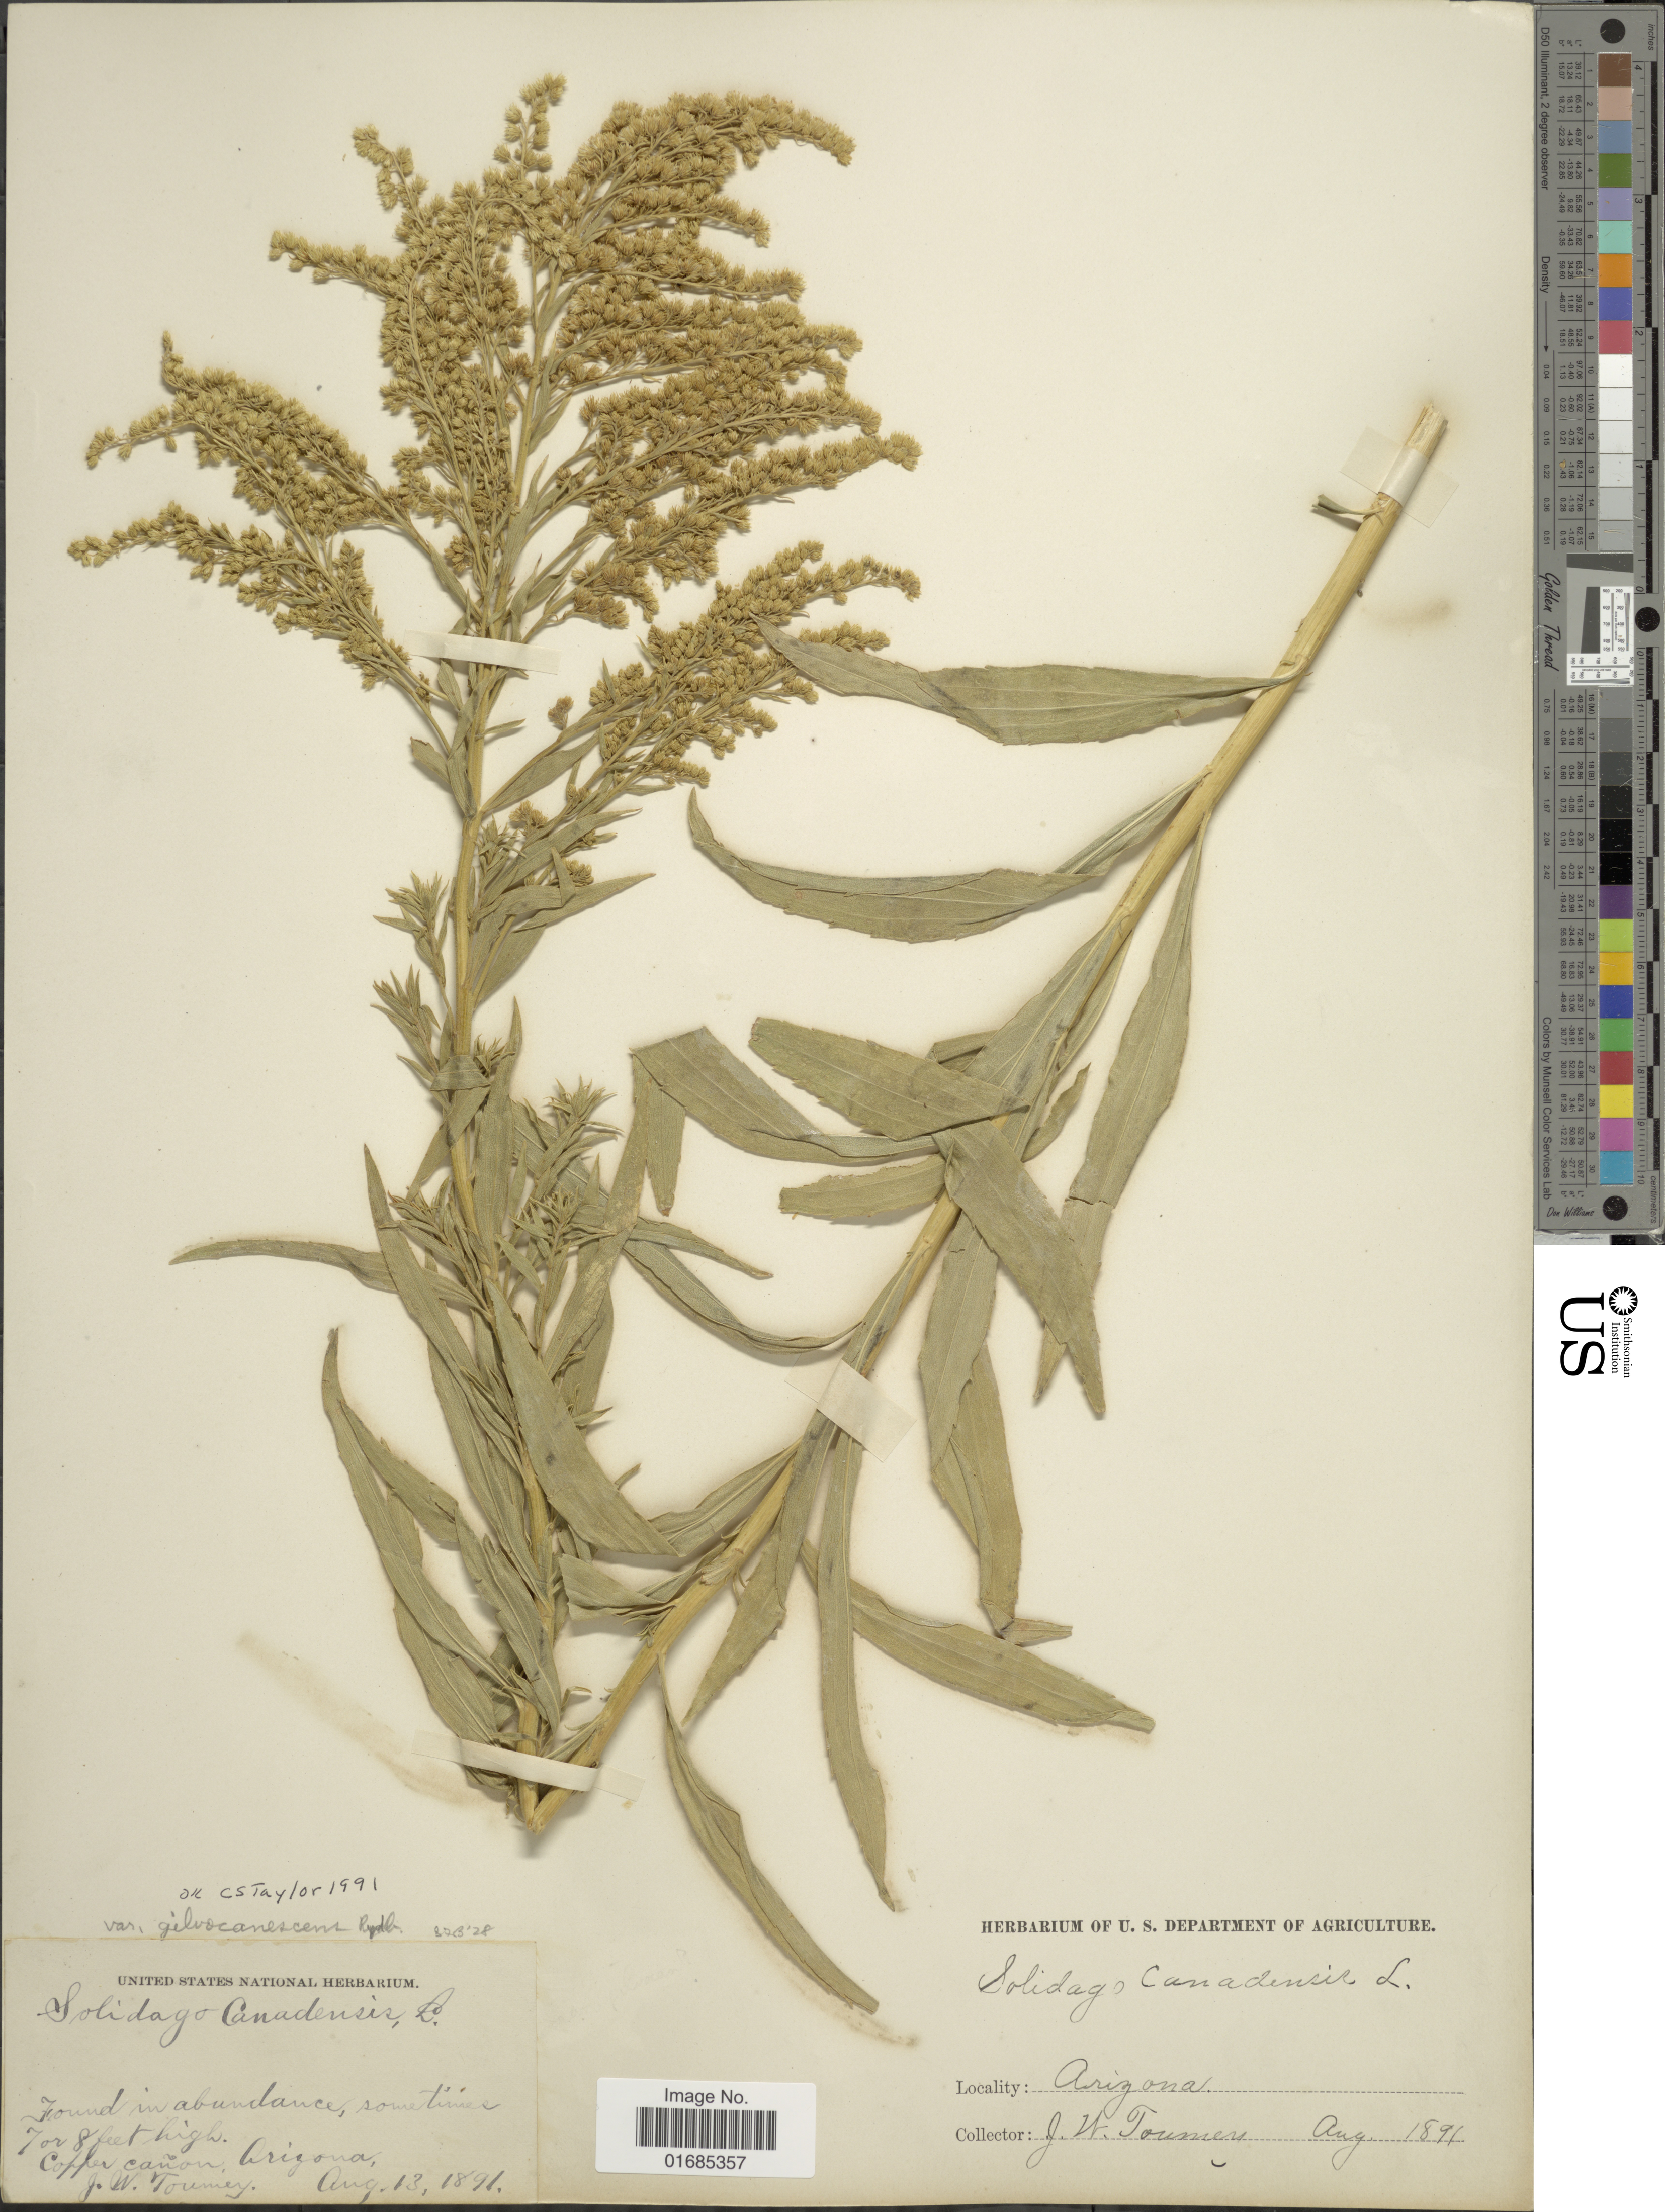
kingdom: Plantae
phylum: Tracheophyta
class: Magnoliopsida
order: Asterales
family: Asteraceae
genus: Solidago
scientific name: Solidago canadensis var. gilvocanescens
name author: Rydb.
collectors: J. W. Toumey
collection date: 1891-08-13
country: United States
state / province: Arizona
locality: Copper cañon